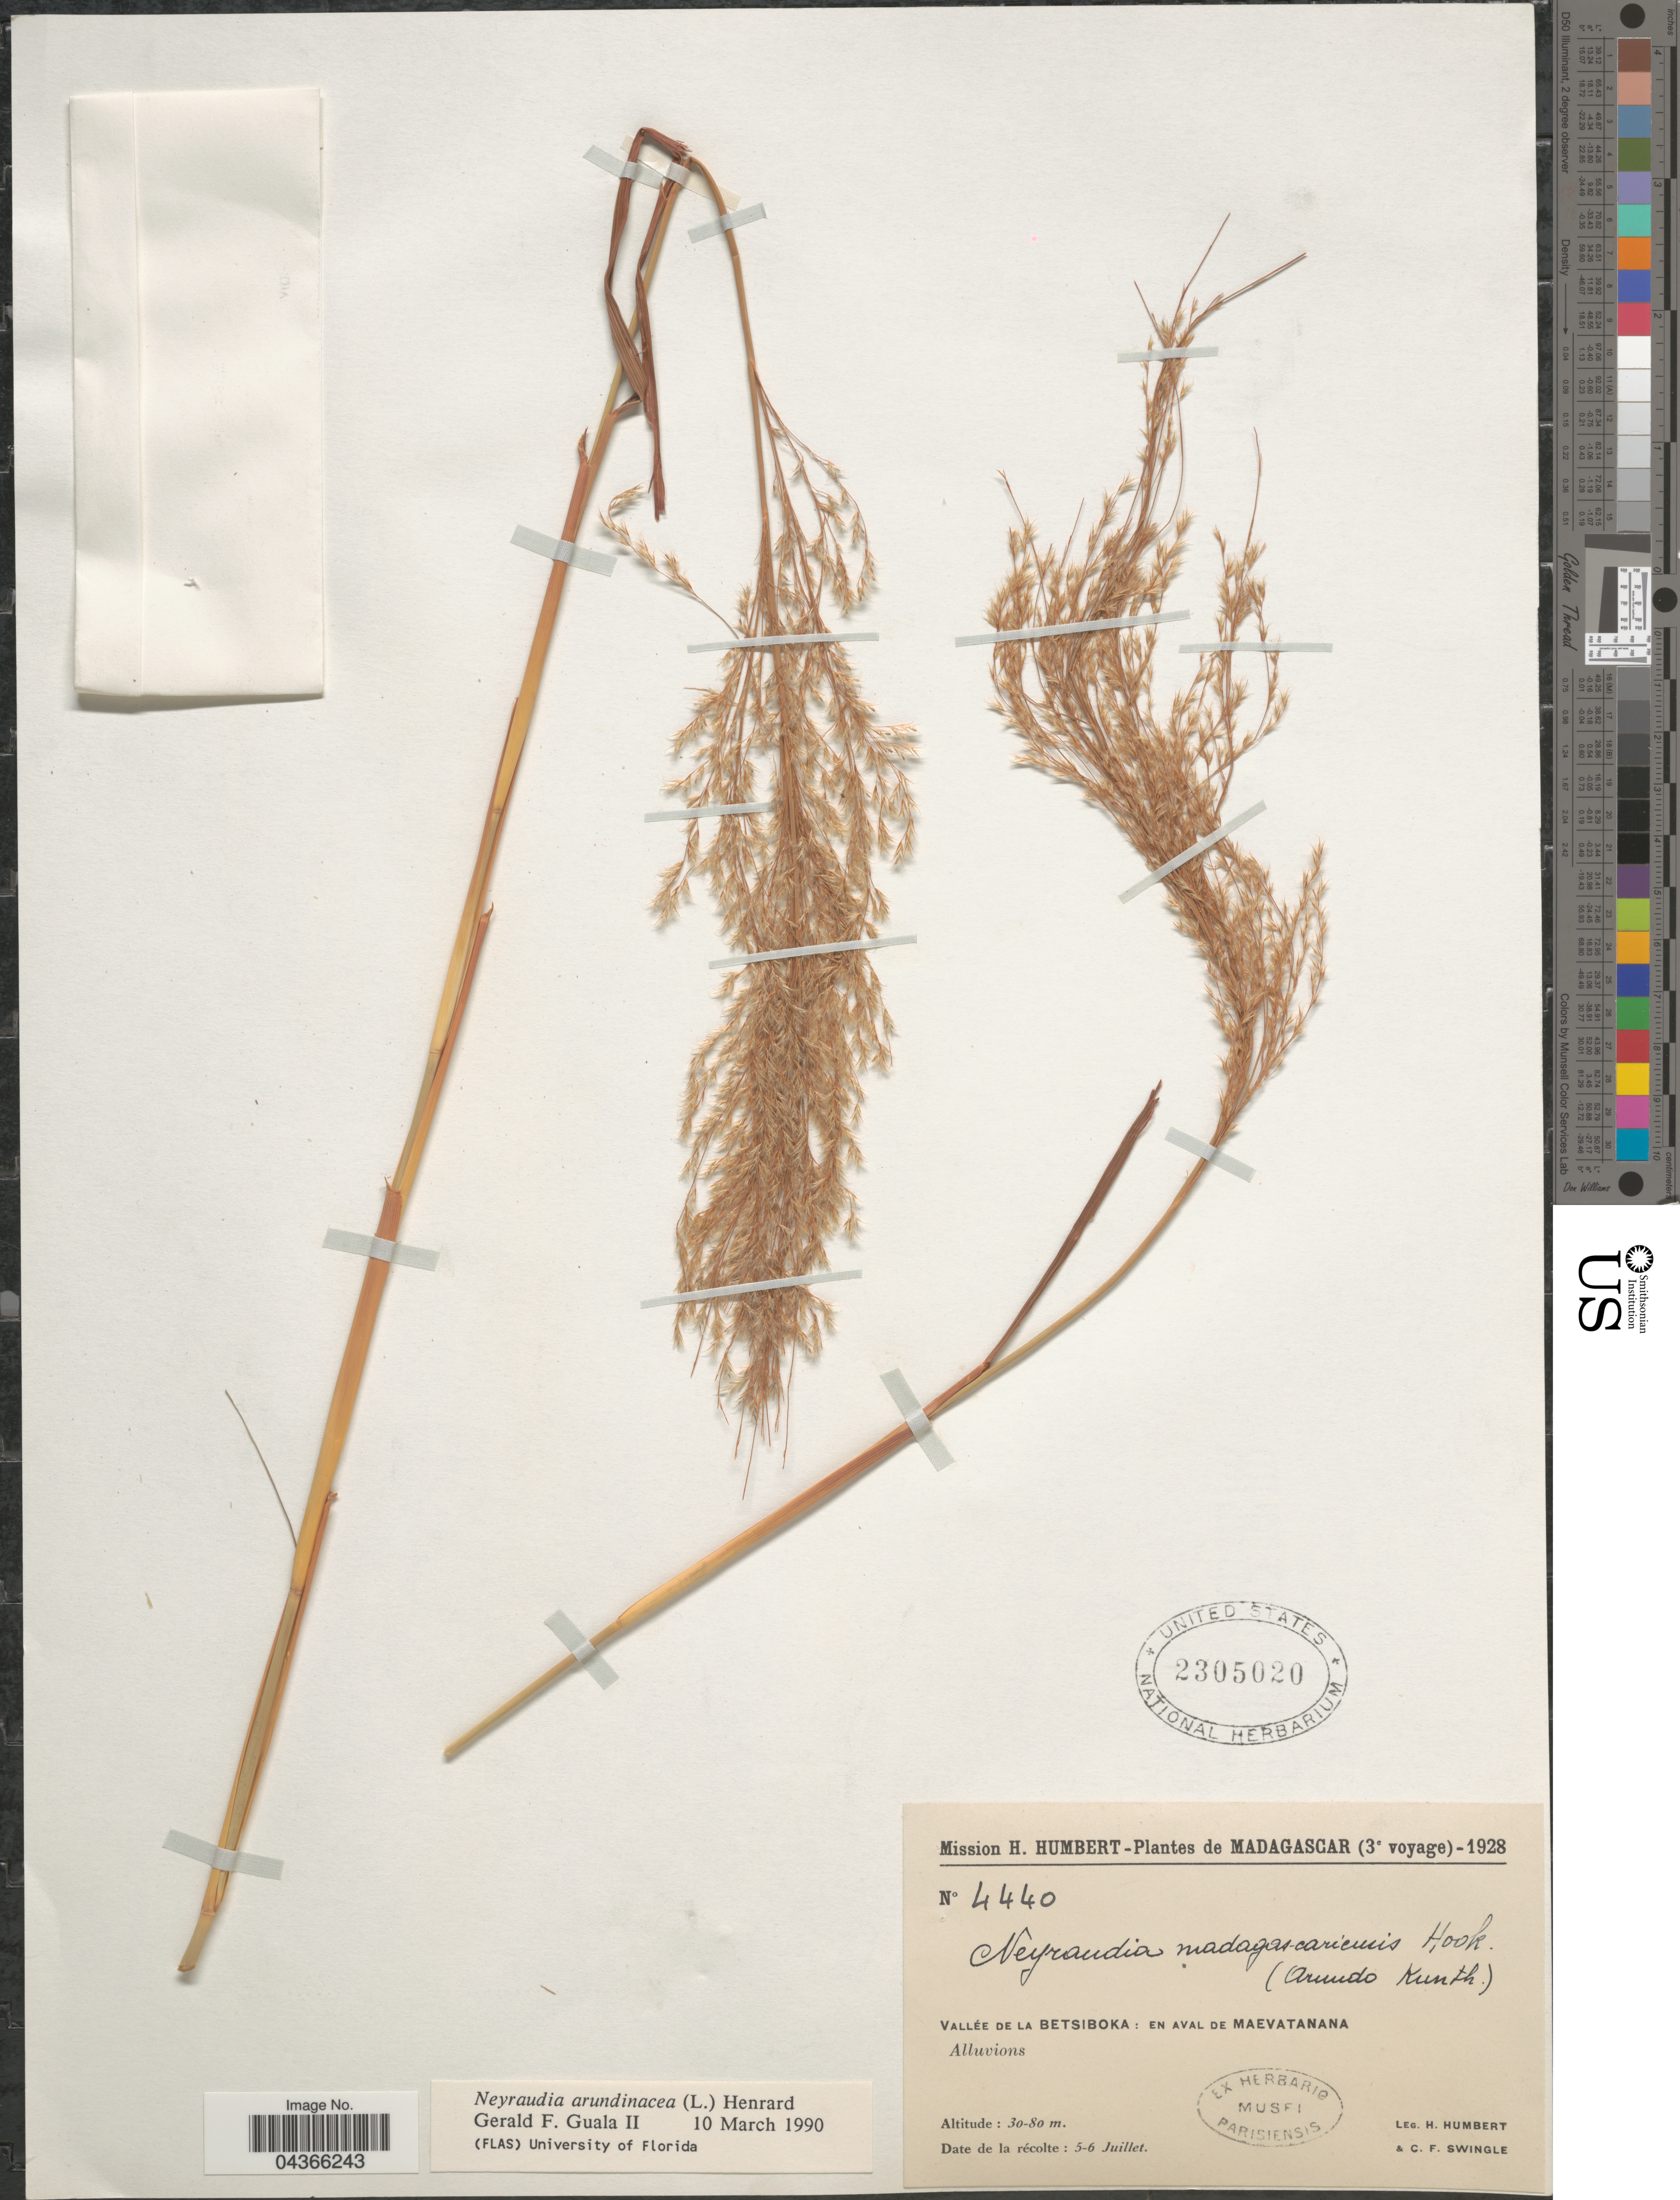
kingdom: Plantae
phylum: Tracheophyta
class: Liliopsida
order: Poales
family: Poaceae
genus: Neyraudia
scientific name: Neyraudia arundinacea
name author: (L.) Henr.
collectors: H. Humbert & C. Swingle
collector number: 4440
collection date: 1928-07-05/1928-07-06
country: Madagascar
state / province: Betsiboka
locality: Madagascar (3e Voyage)-1928. Vallée de la Betsiboka : en aval de Maevatanana.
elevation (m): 30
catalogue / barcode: US 2305020